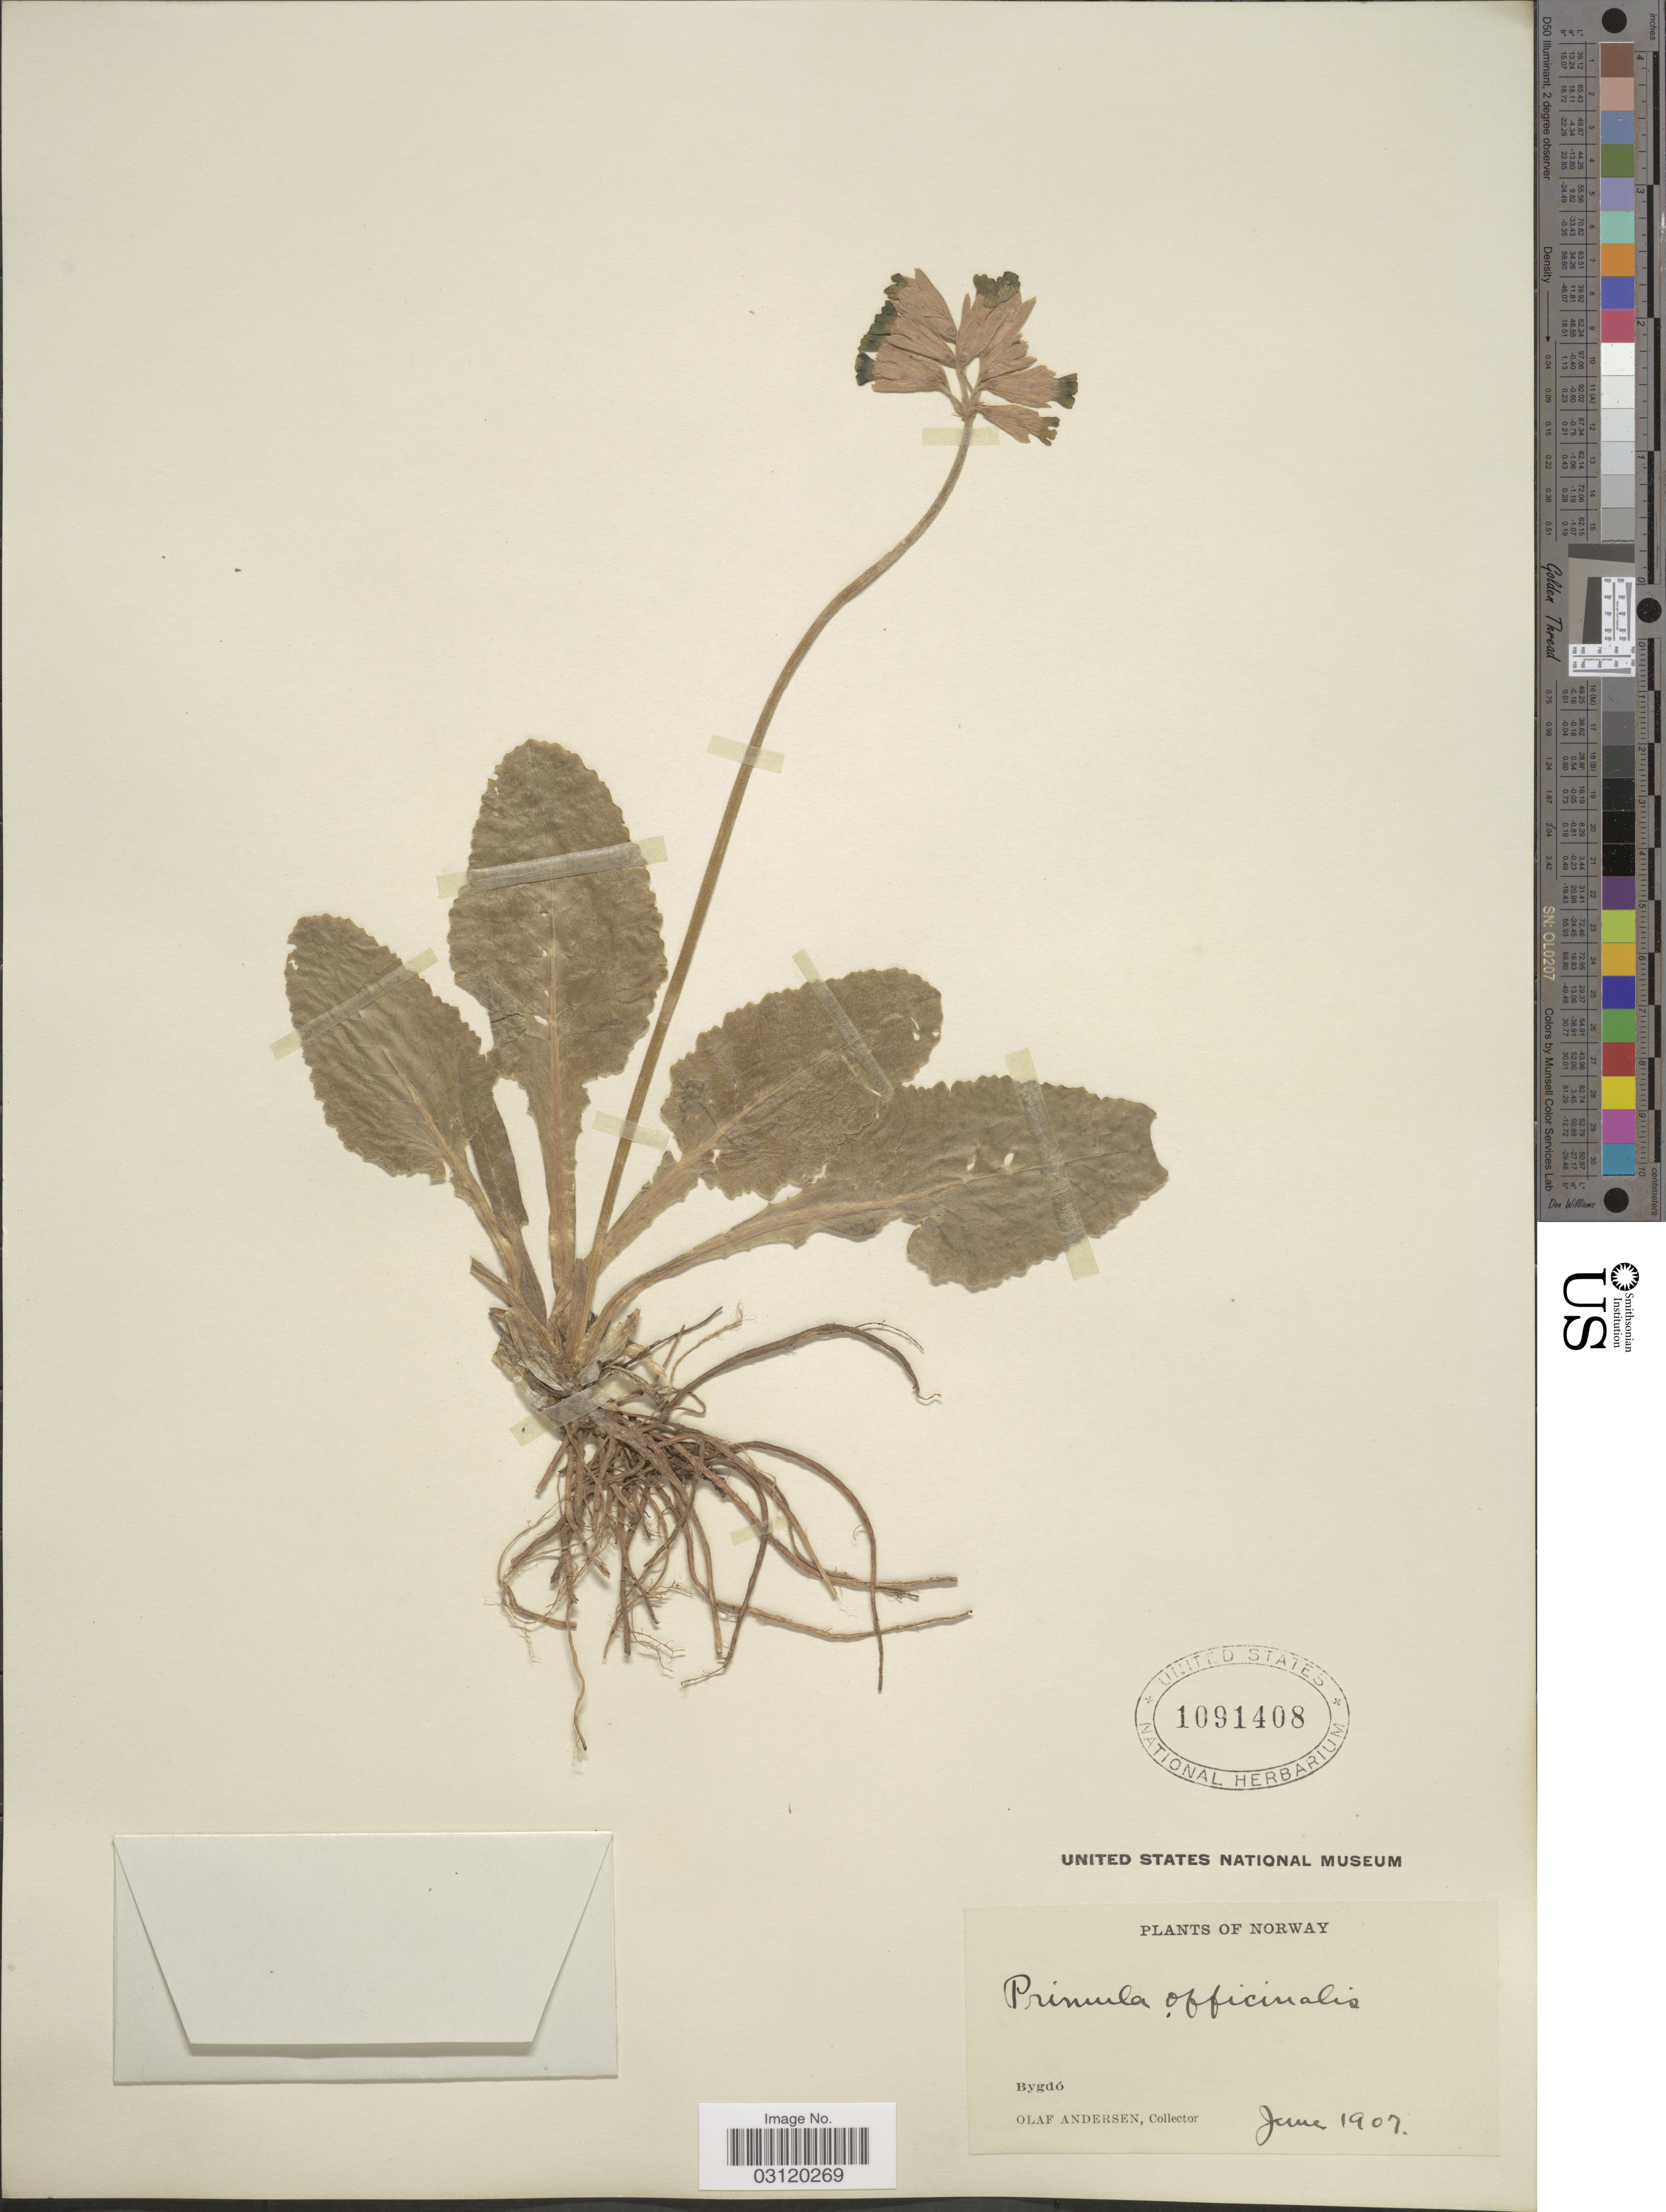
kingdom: Plantae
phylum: Tracheophyta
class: Magnoliopsida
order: Ericales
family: Primulaceae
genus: Primula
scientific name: Primula officinalis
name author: (L.) Hill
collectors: O. Anderson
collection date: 1907-06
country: Norway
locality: Norway, Bygdó.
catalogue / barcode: US 1091408